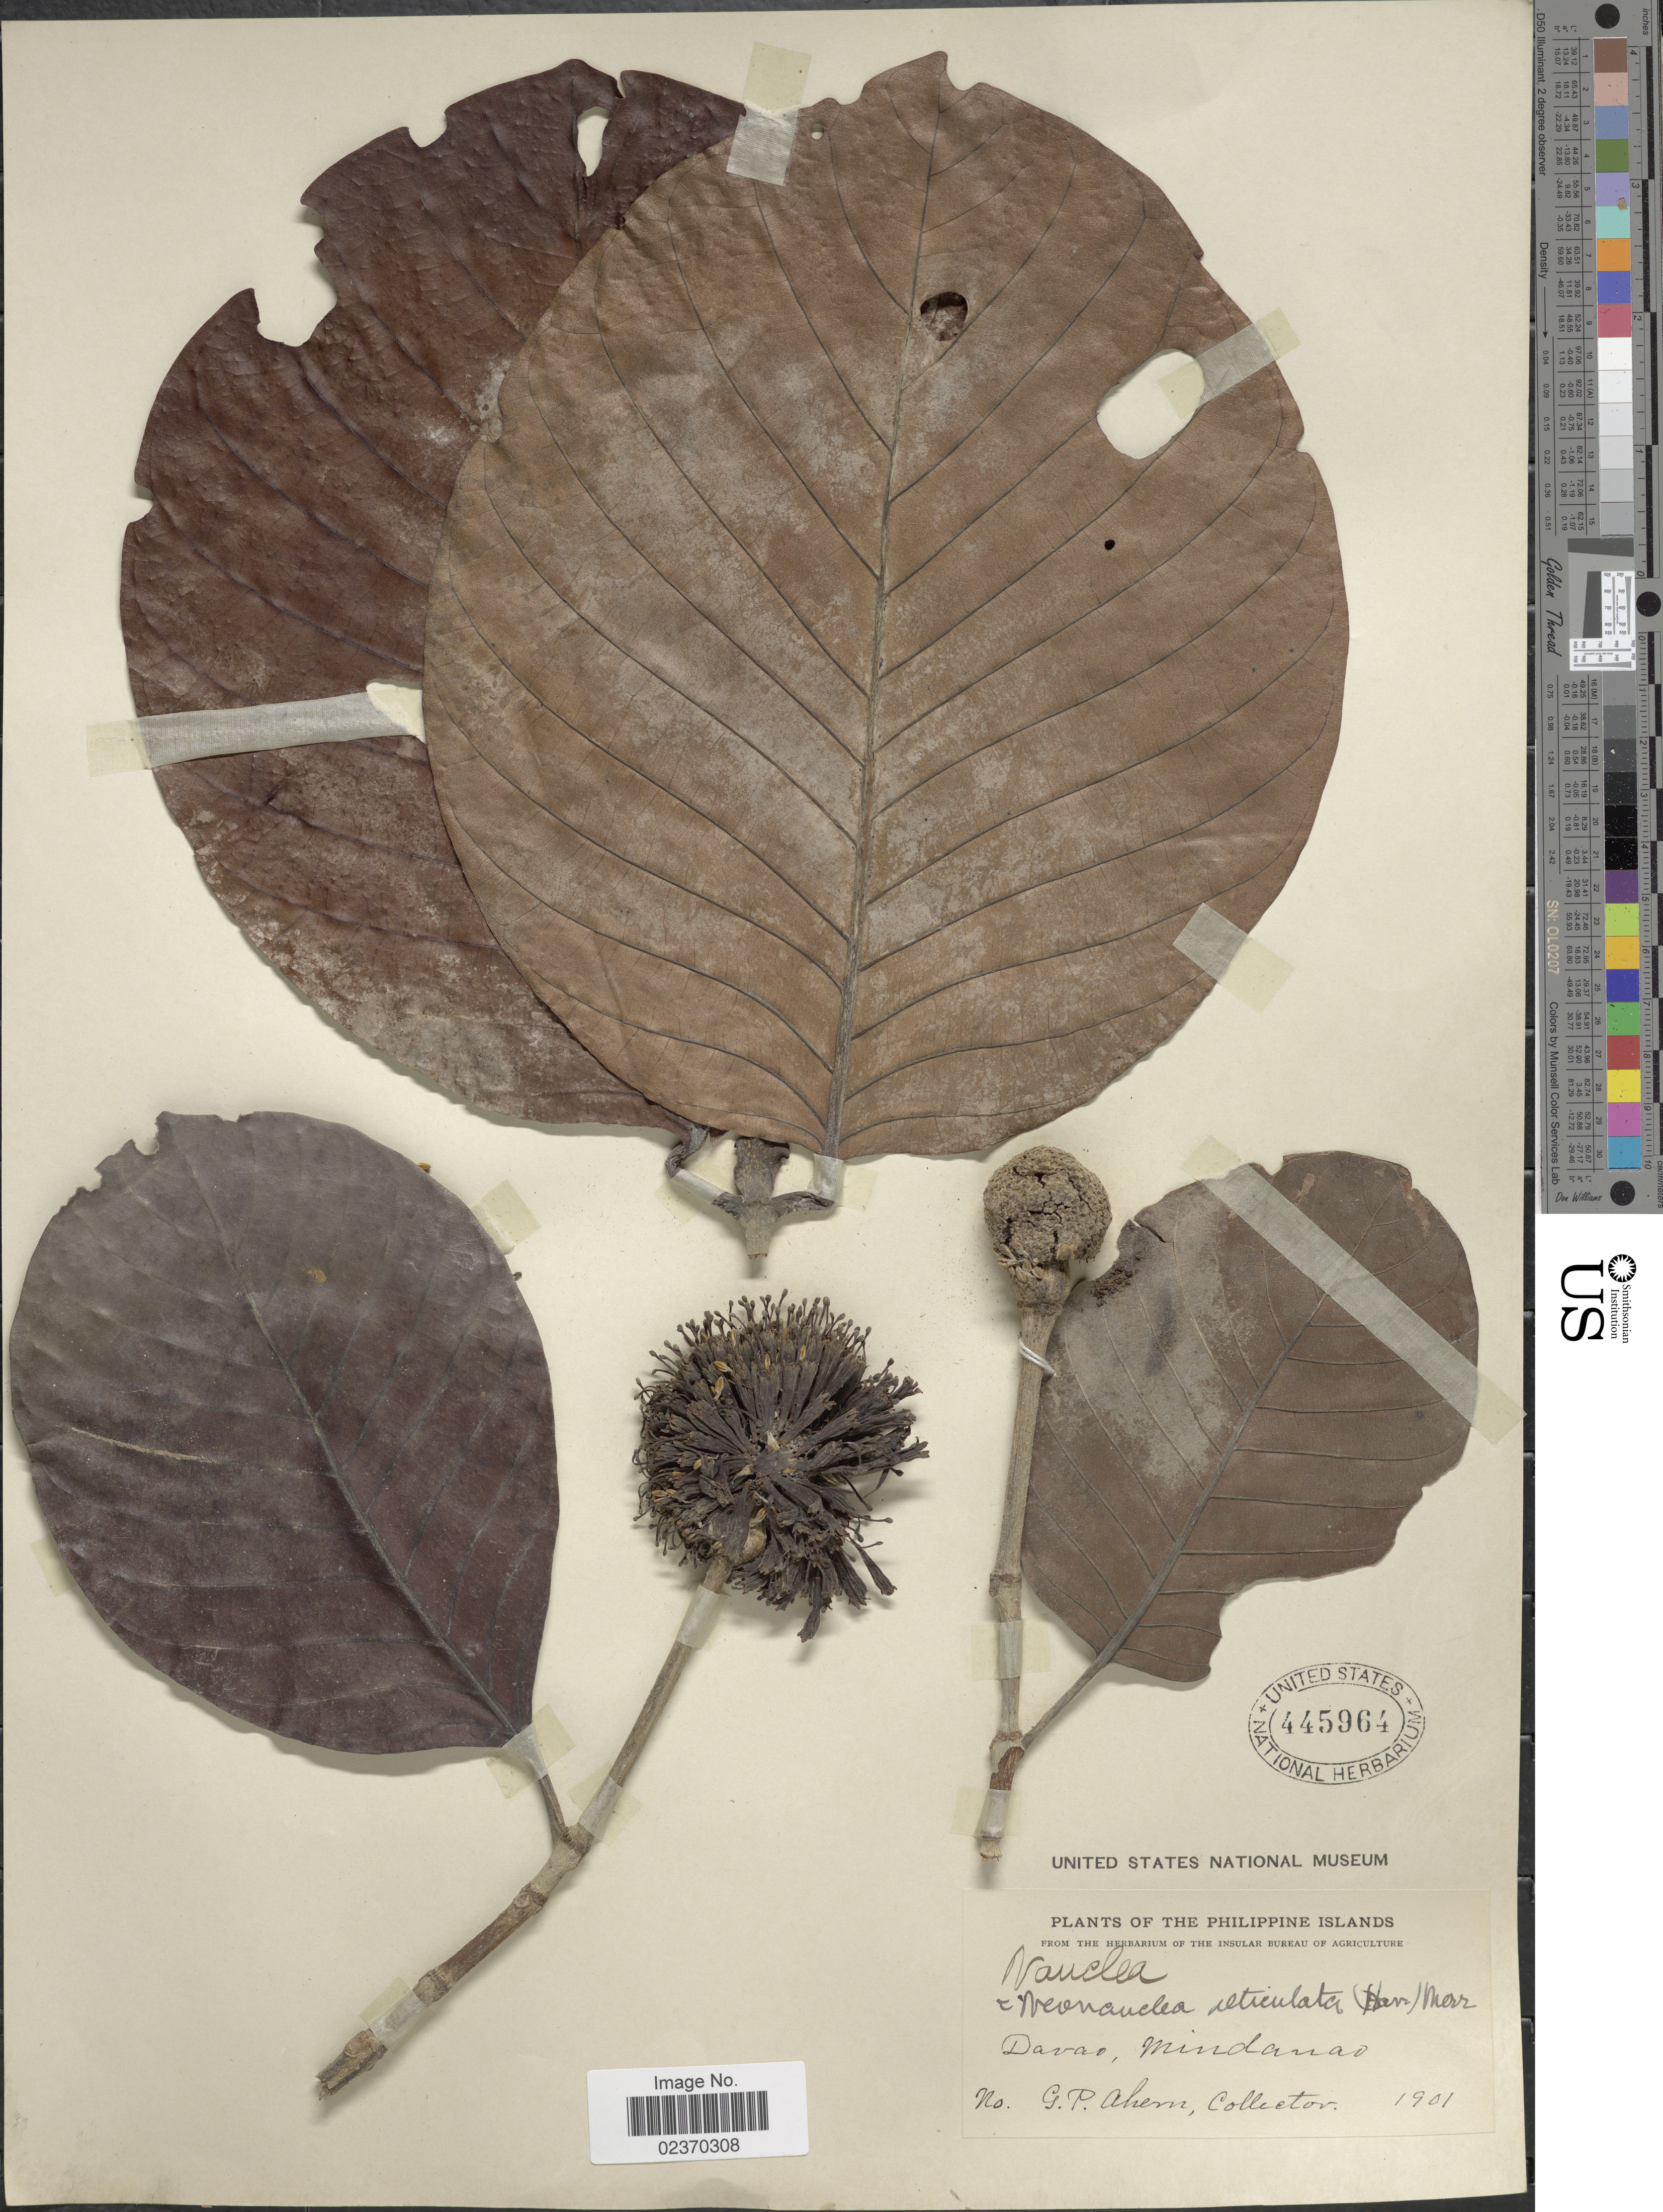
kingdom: Plantae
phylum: Tracheophyta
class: Magnoliopsida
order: Gentianales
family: Rubiaceae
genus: Neonauclea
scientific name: Neonauclea reticulata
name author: (Havil.) Merr.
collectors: G. Ahern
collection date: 1901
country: Philippines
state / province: Davao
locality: The Philippine Islands, Davao, Mindanao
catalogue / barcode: US 445964